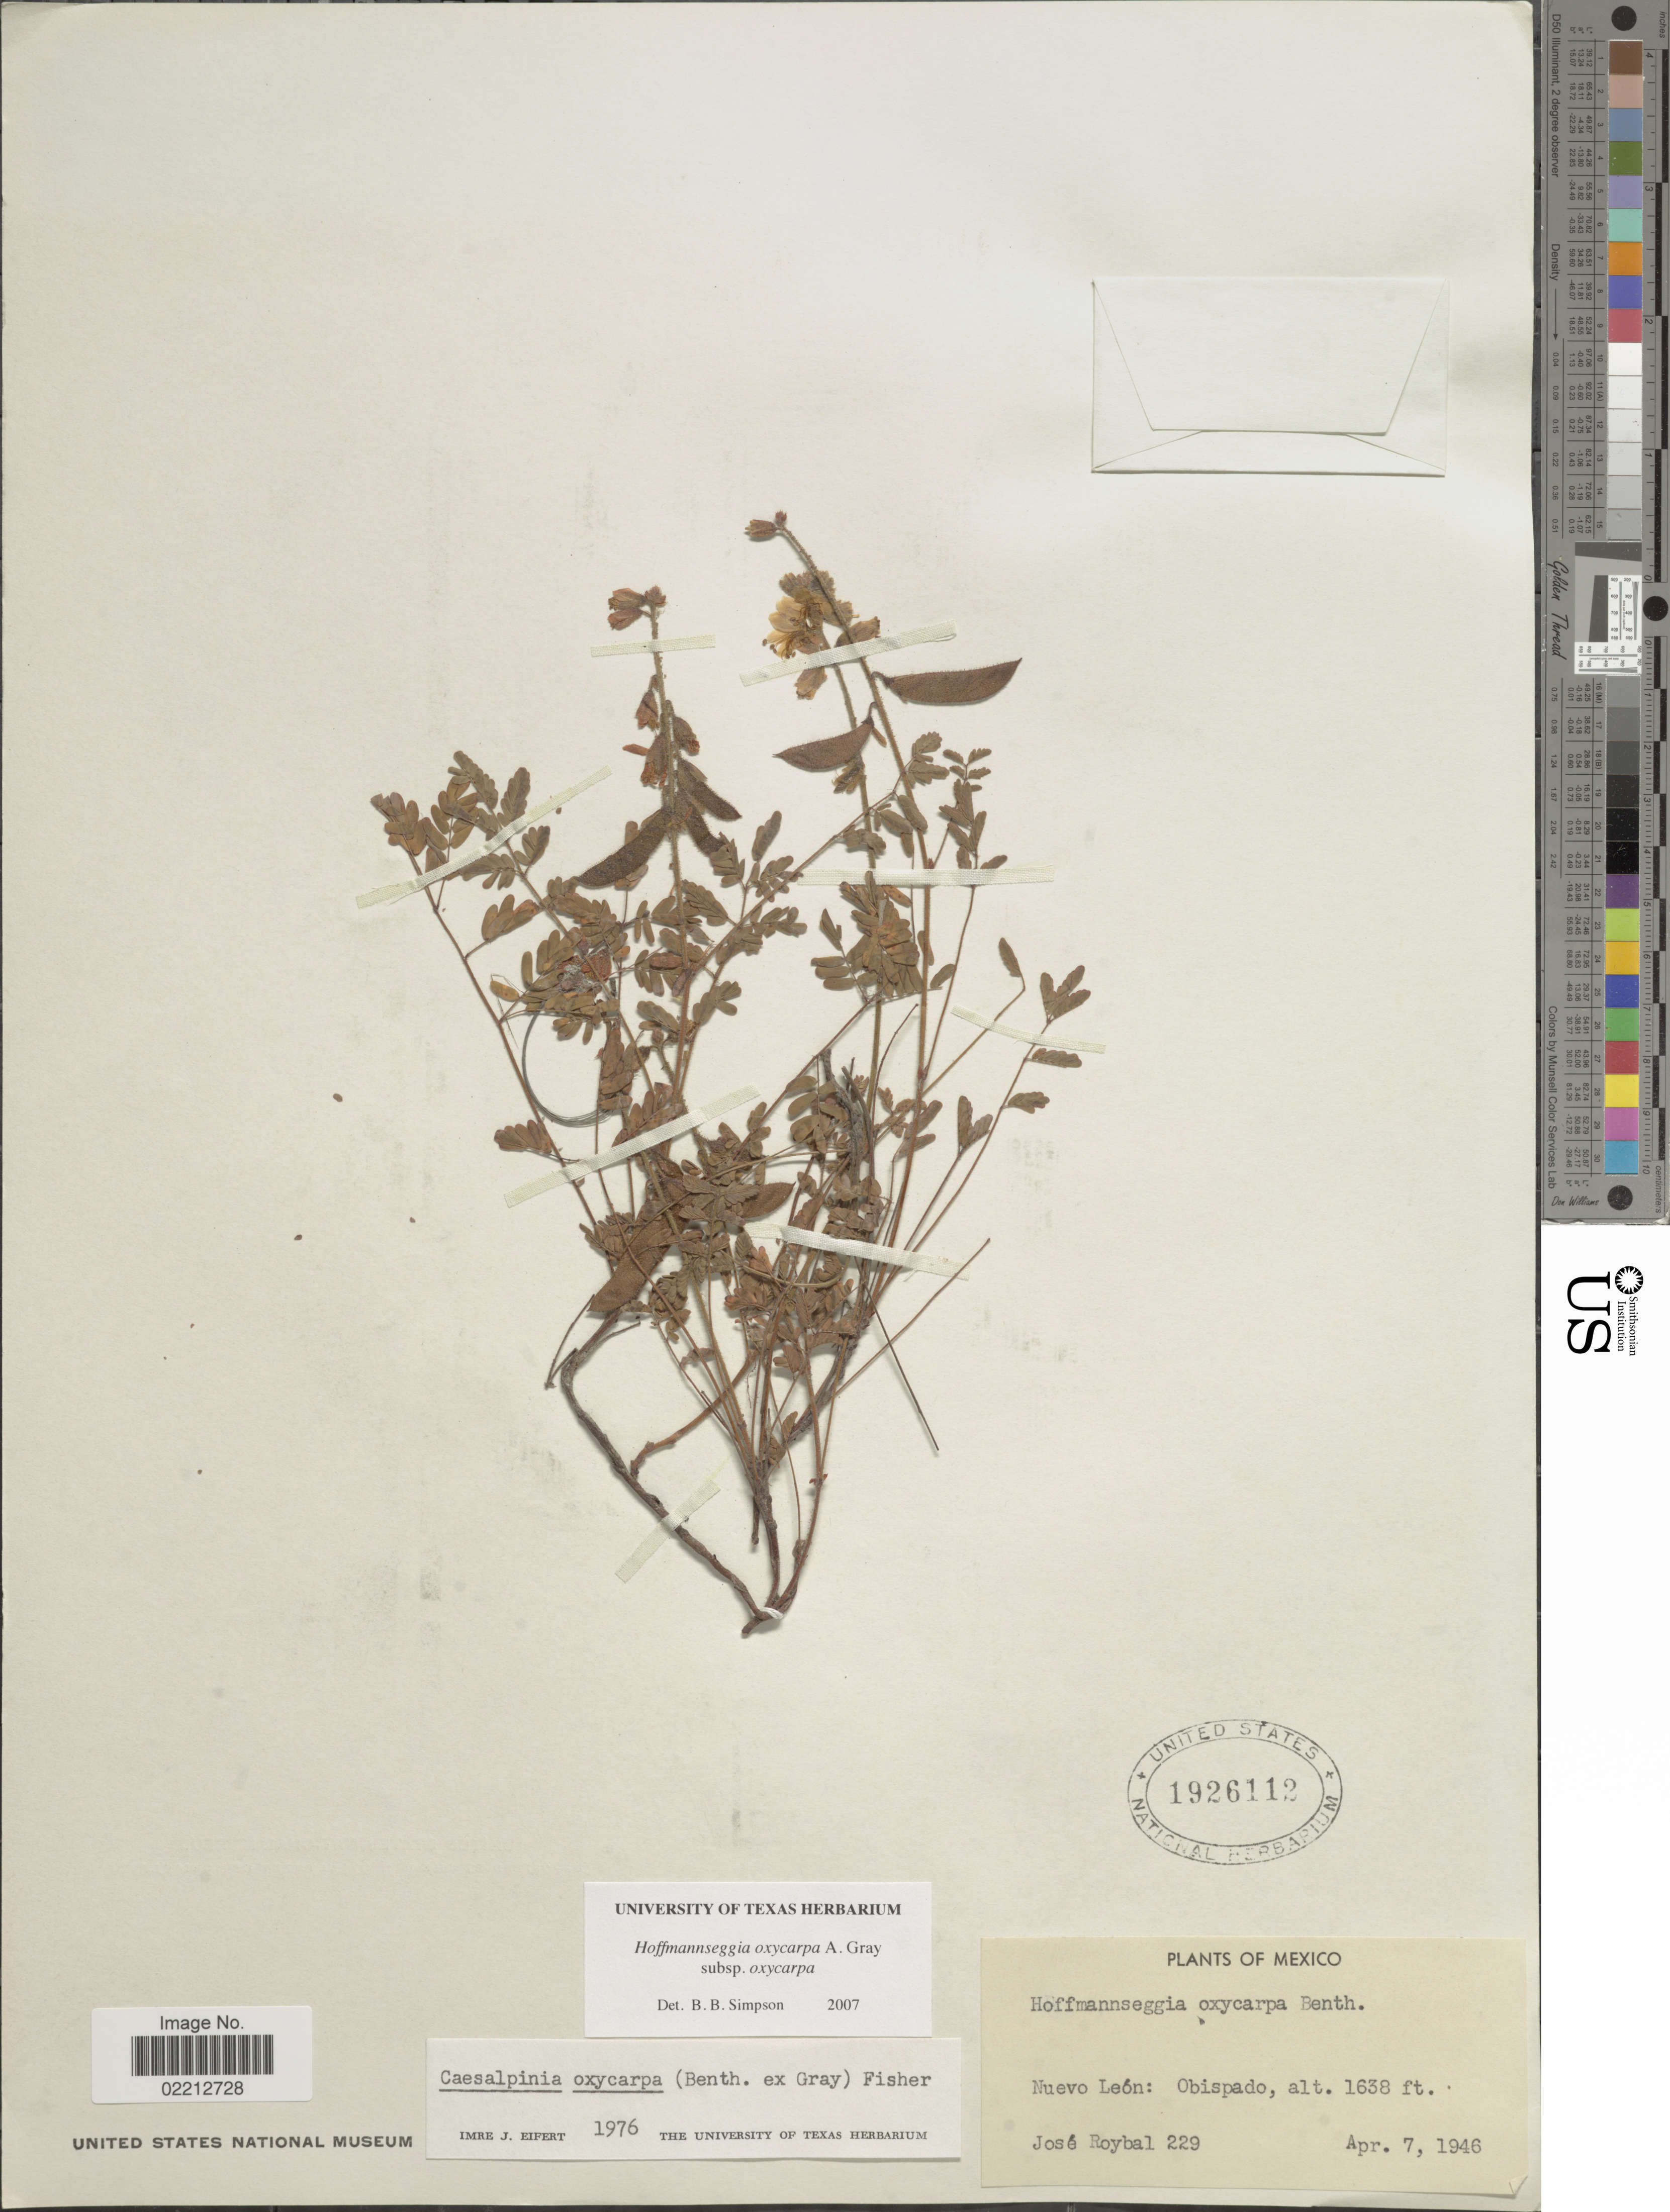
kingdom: Plantae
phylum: Tracheophyta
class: Magnoliopsida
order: Fabales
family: Fabaceae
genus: Hoffmannseggia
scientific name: Hoffmannseggia oxycarpa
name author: Benth.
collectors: J. Roybal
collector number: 229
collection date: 1946-04-07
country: Mexico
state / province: Nuevo León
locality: Obispado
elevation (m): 499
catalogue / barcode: US 1926112